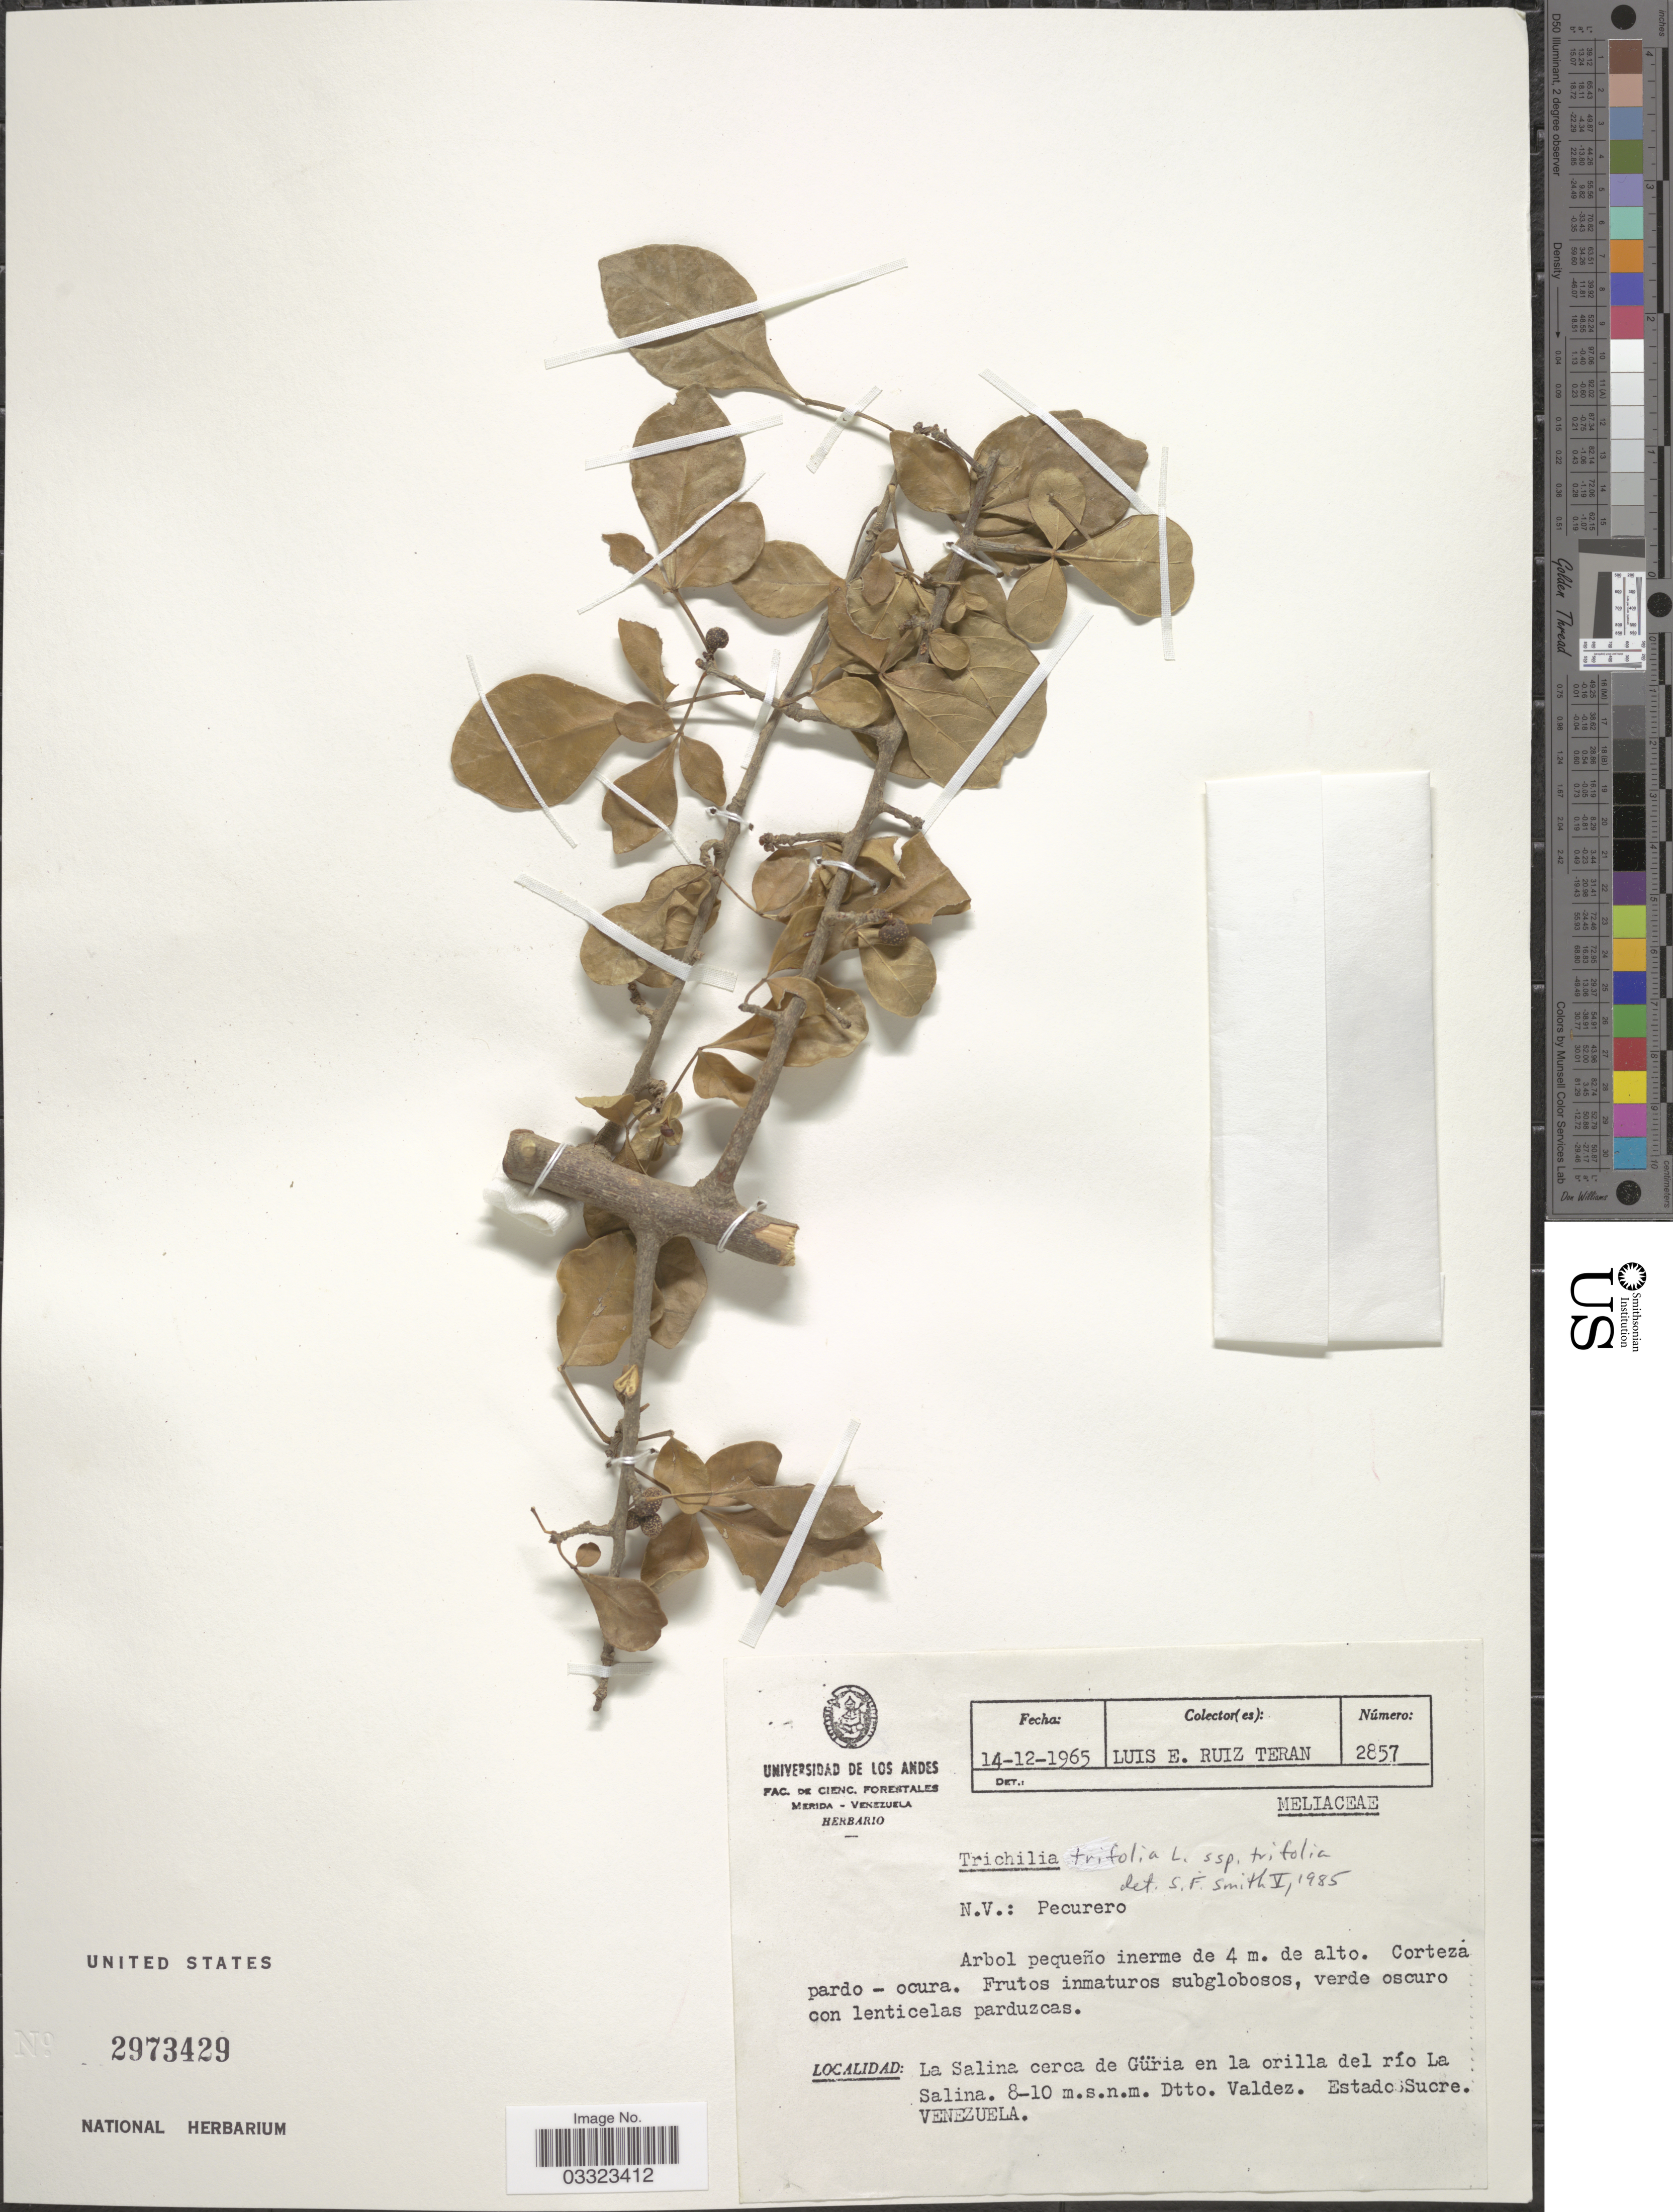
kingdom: Plantae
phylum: Tracheophyta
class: Magnoliopsida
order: Sapindales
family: Meliaceae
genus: Trichilia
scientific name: Trichilia trifolia subsp. trifolia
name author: L.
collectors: L. E. Ruíz-Terán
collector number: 2857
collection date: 1965-12-14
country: Venezuela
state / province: Sucre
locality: La Salina cerca de Güria en la orilla del río La Salina, Dtto. Valdez.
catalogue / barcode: US 2973429